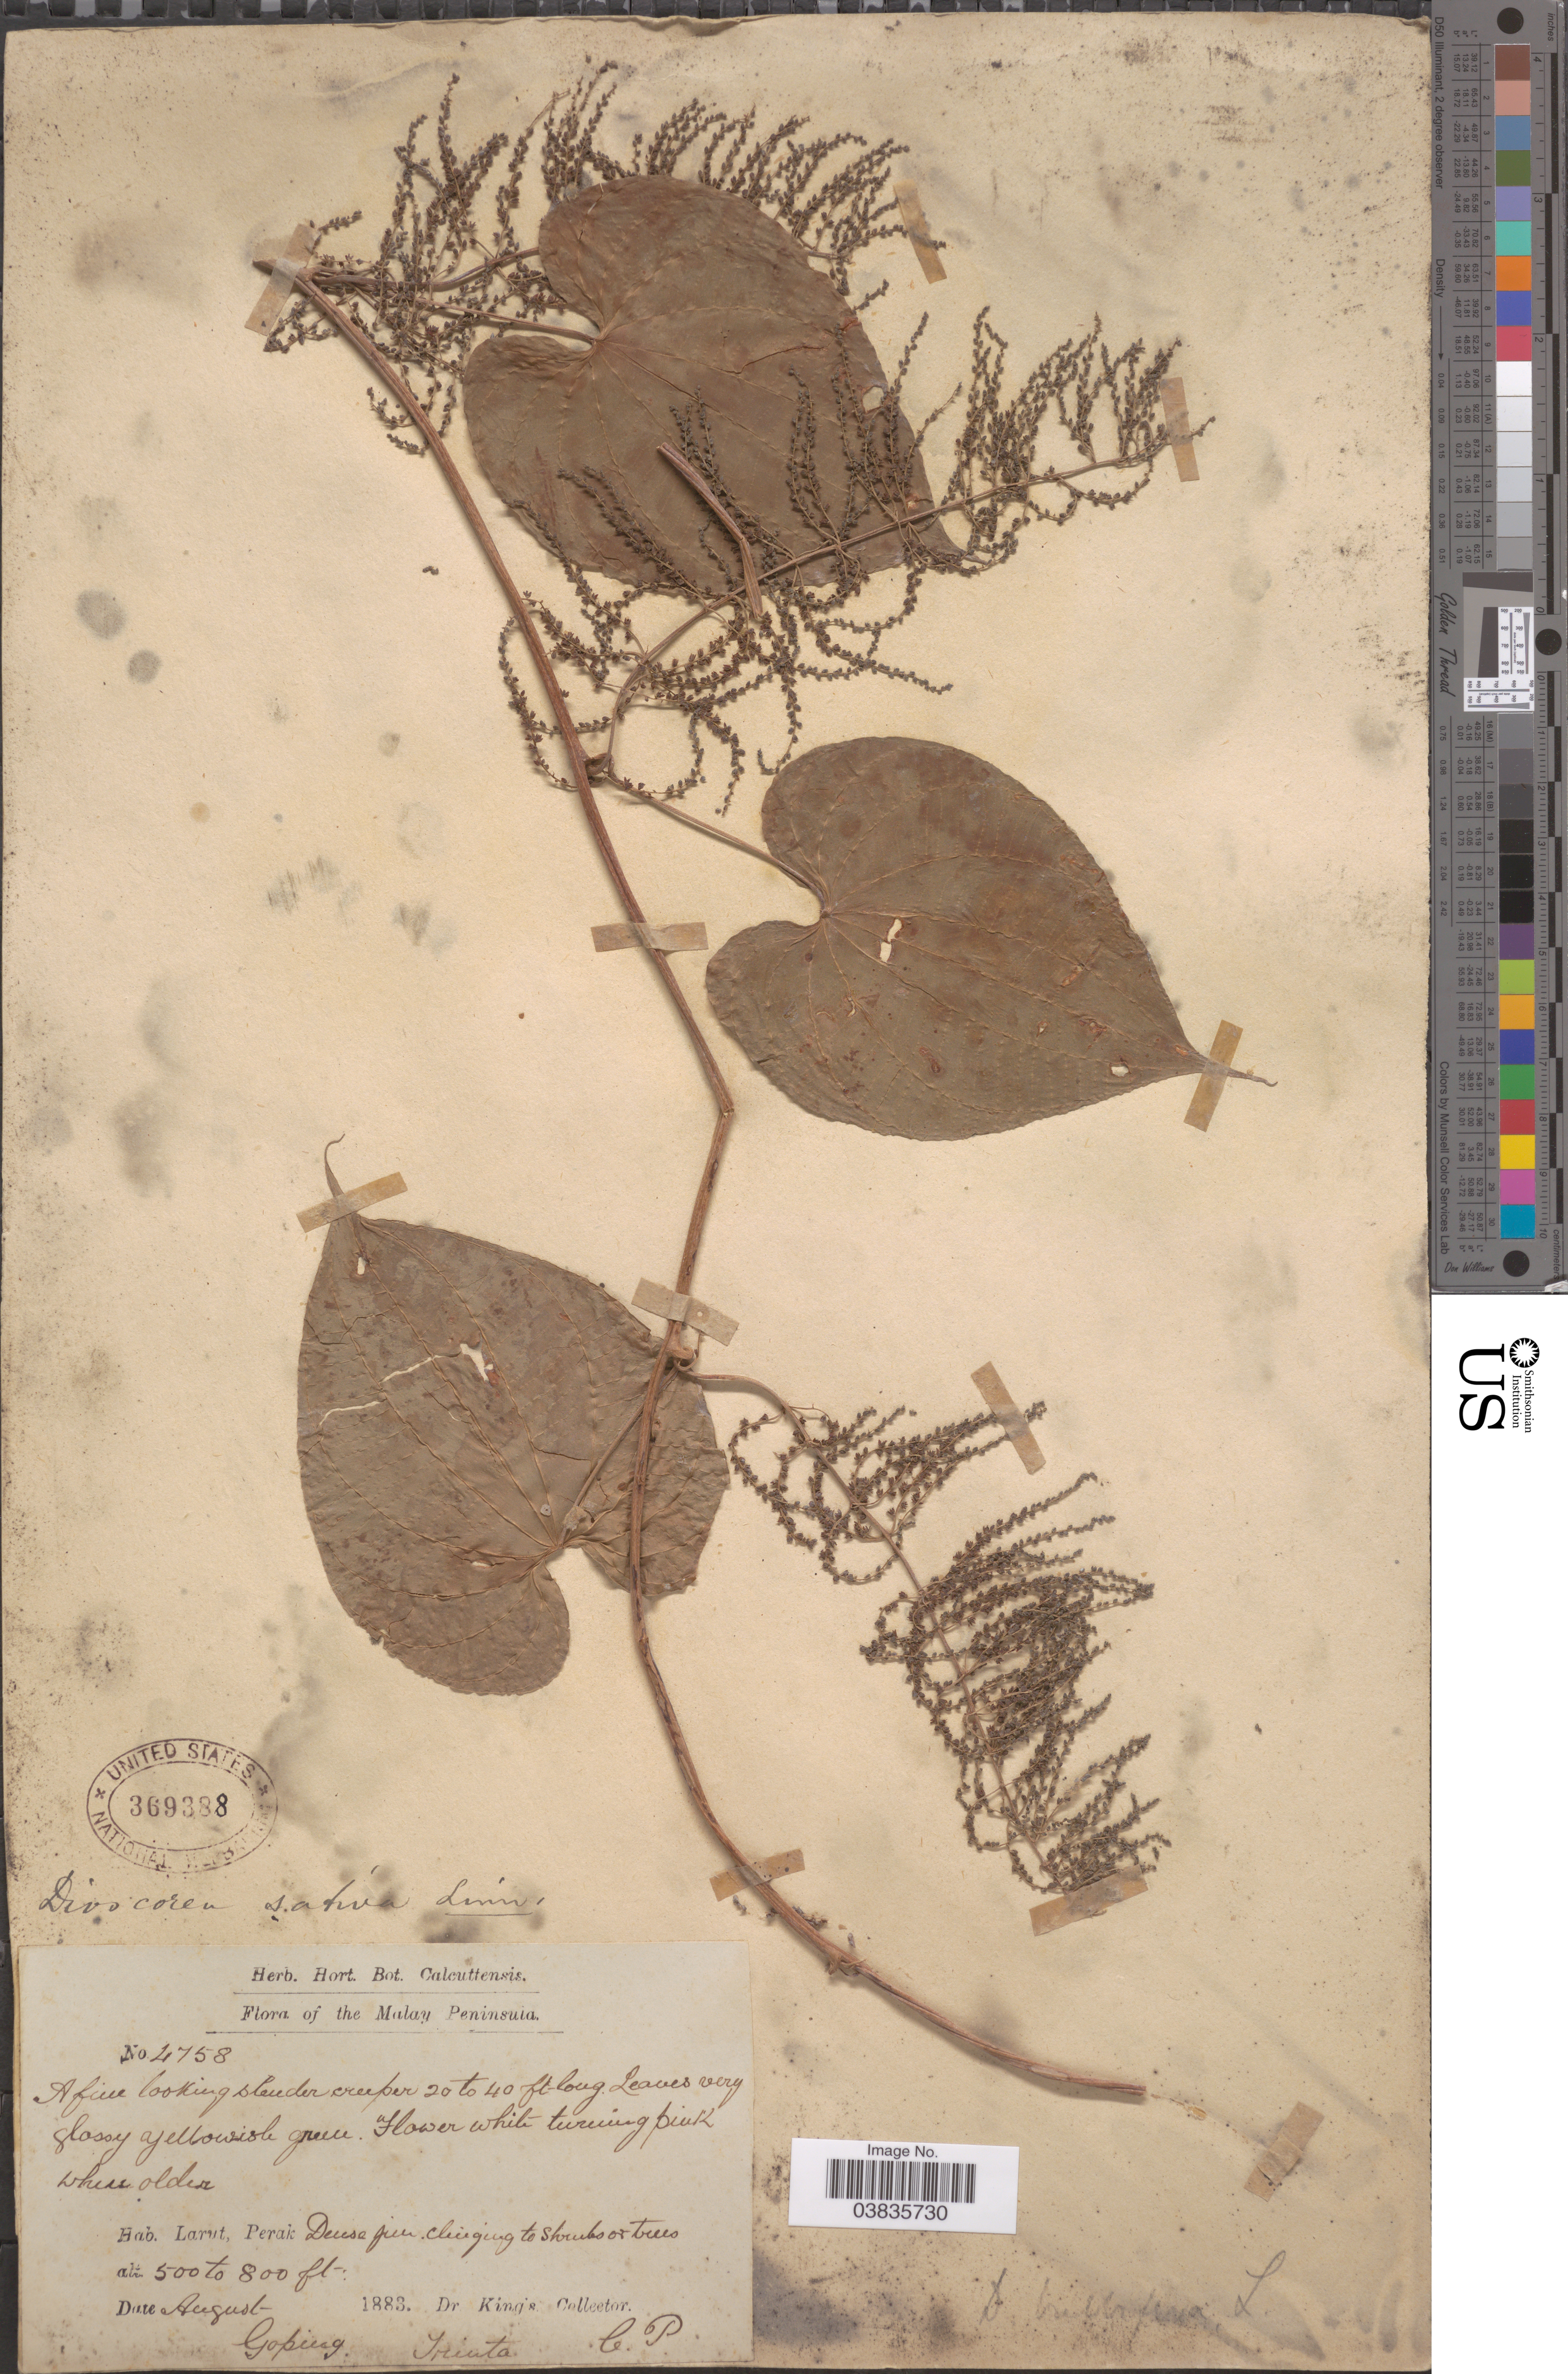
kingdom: Plantae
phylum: Tracheophyta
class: Liliopsida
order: Dioscoreales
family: Dioscoreaceae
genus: Dioscorea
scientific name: Dioscorea bulbifera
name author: L.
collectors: Dr. King's collector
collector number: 4758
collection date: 1883-08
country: Malaysia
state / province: Perak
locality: Malay Peninsula. Larut, Perak.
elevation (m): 152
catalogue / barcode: US 369388